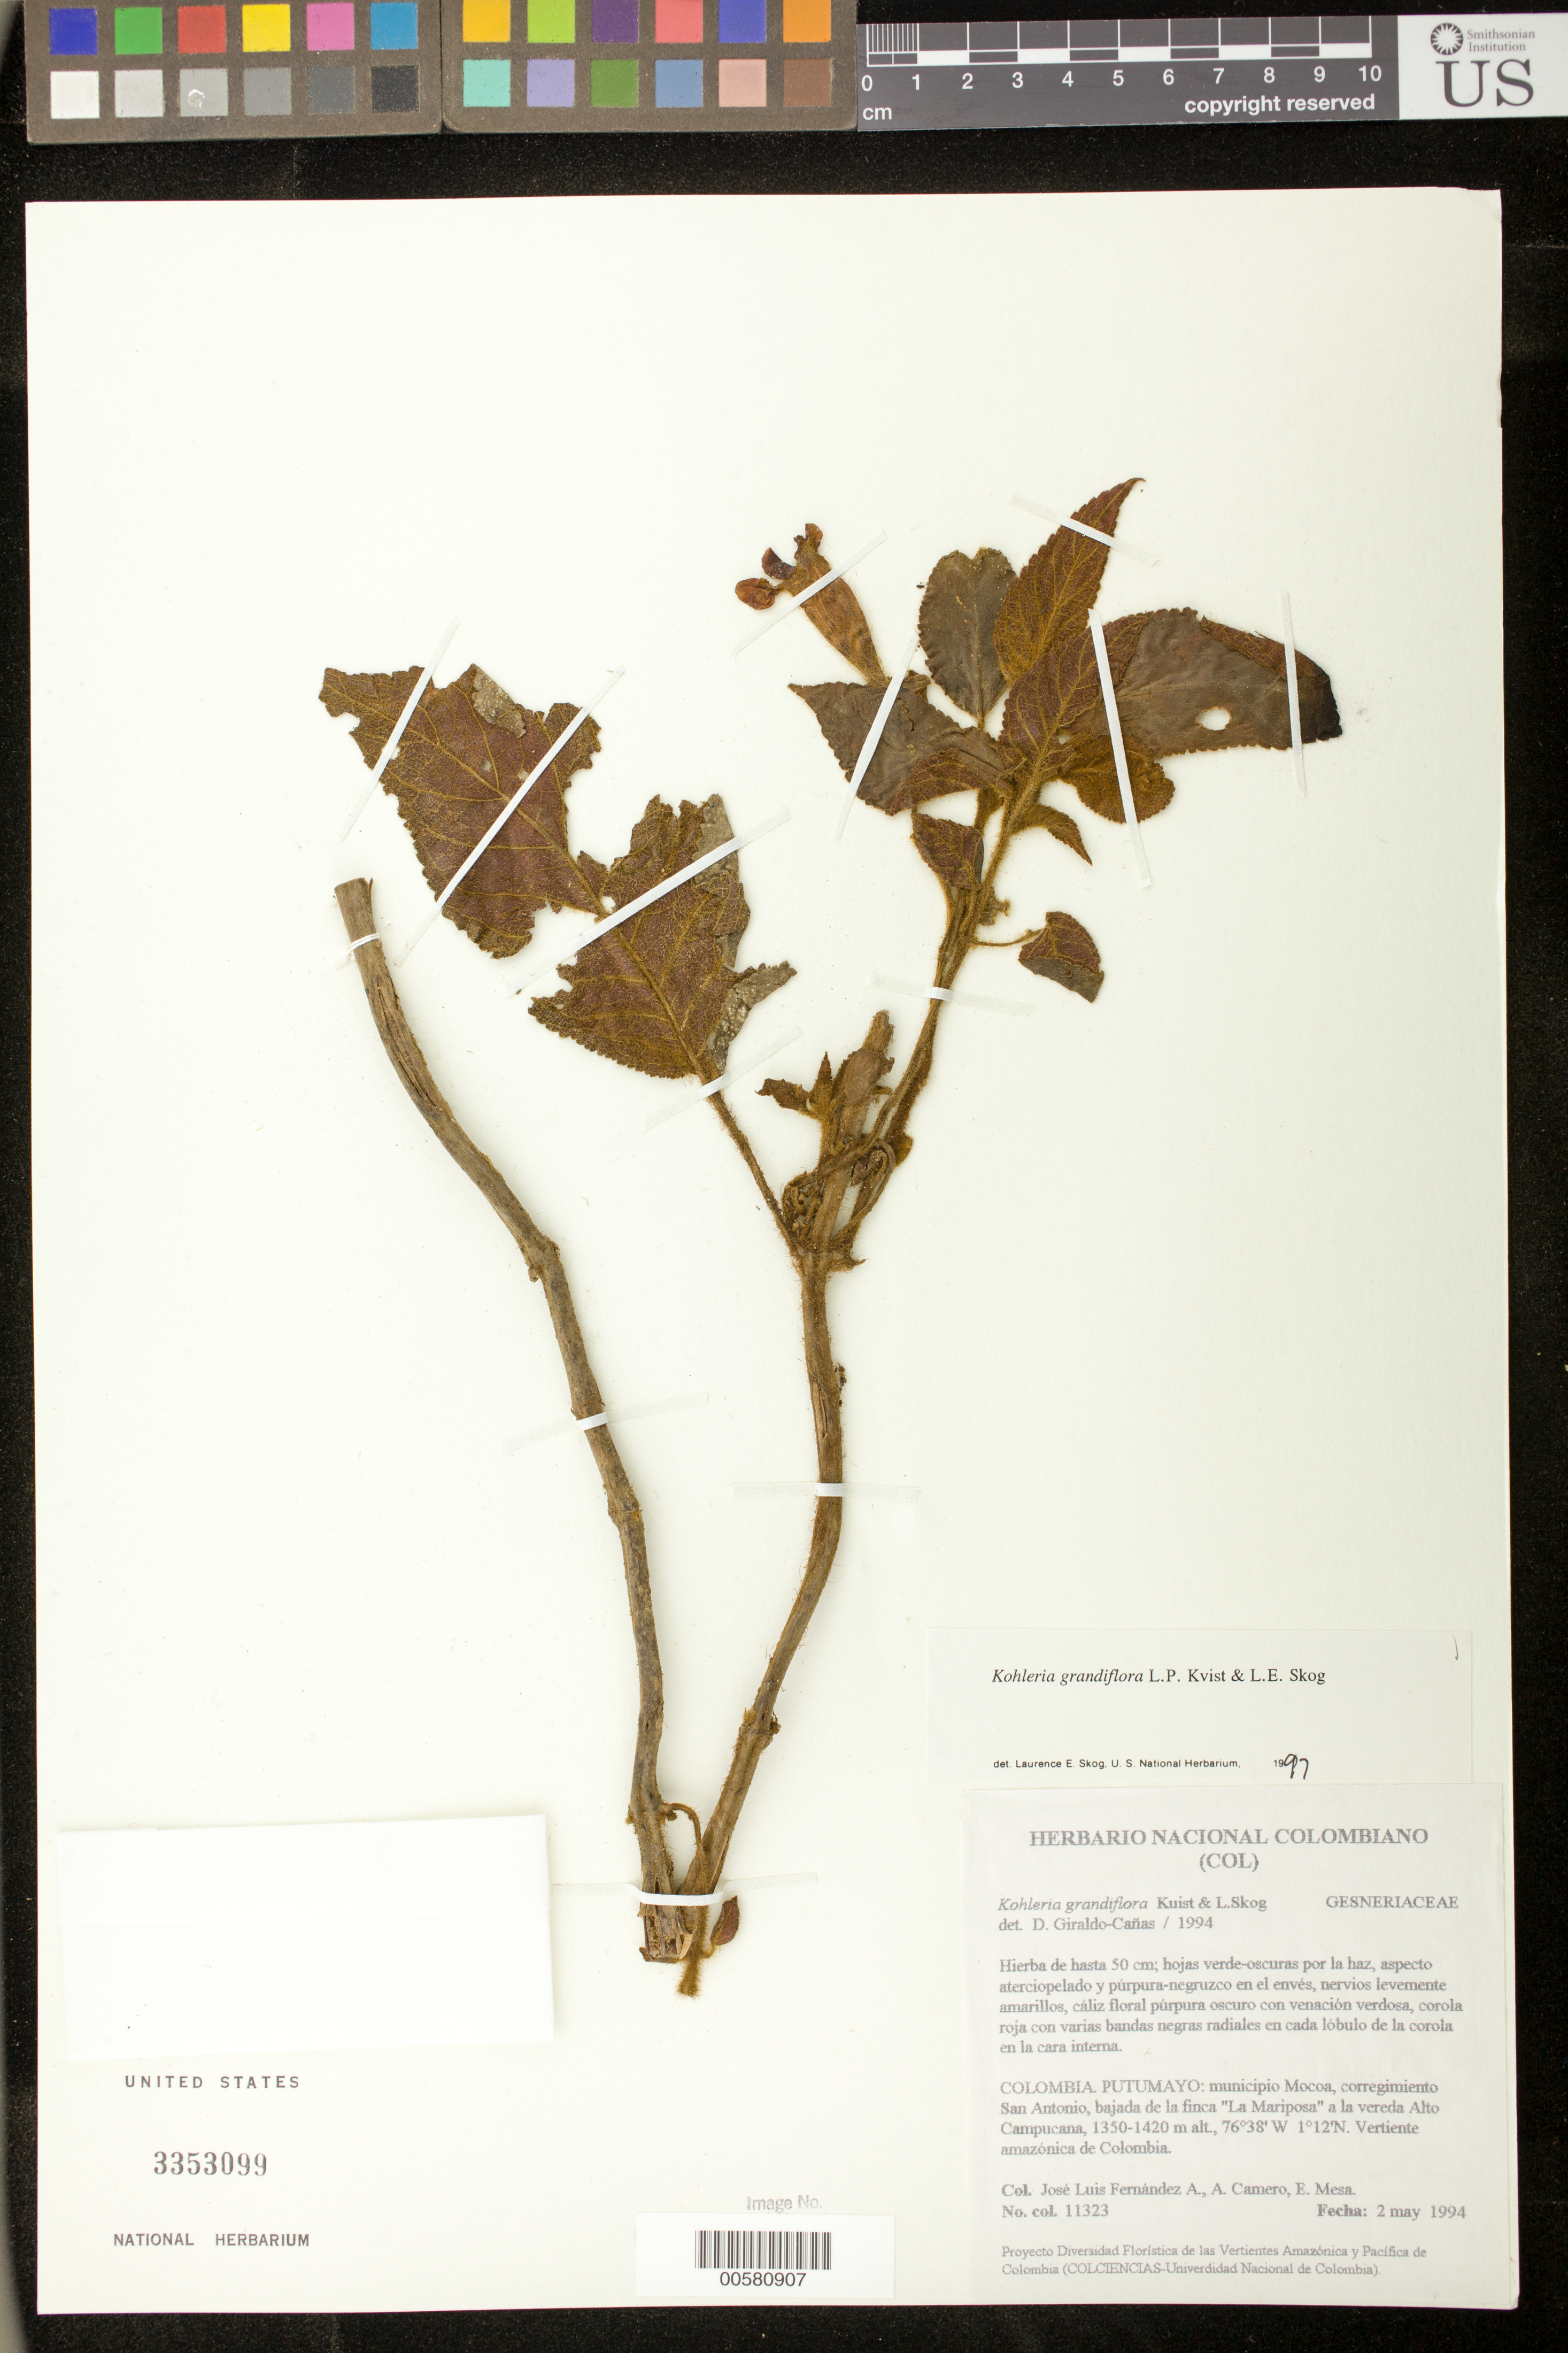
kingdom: Plantae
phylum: Tracheophyta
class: Magnoliopsida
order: Lamiales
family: Gesneriaceae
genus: Kohleria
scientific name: Kohleria grandiflora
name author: L.P. Kvist & L.E. Skog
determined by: Skog, Laurence E.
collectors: J. L. Fernández-Alonso, A. A. Camero & E. Mesa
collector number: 11323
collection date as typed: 02 May 1994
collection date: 1994-05-02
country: Colombia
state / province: Putumayo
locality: Mpio. Mocoa, corregimiento San Antonio, bajada de la finca "La Mariposa" a la vereda Alto Campucana; vertiente amazónica de Colombia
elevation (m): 1350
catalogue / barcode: US 3353099